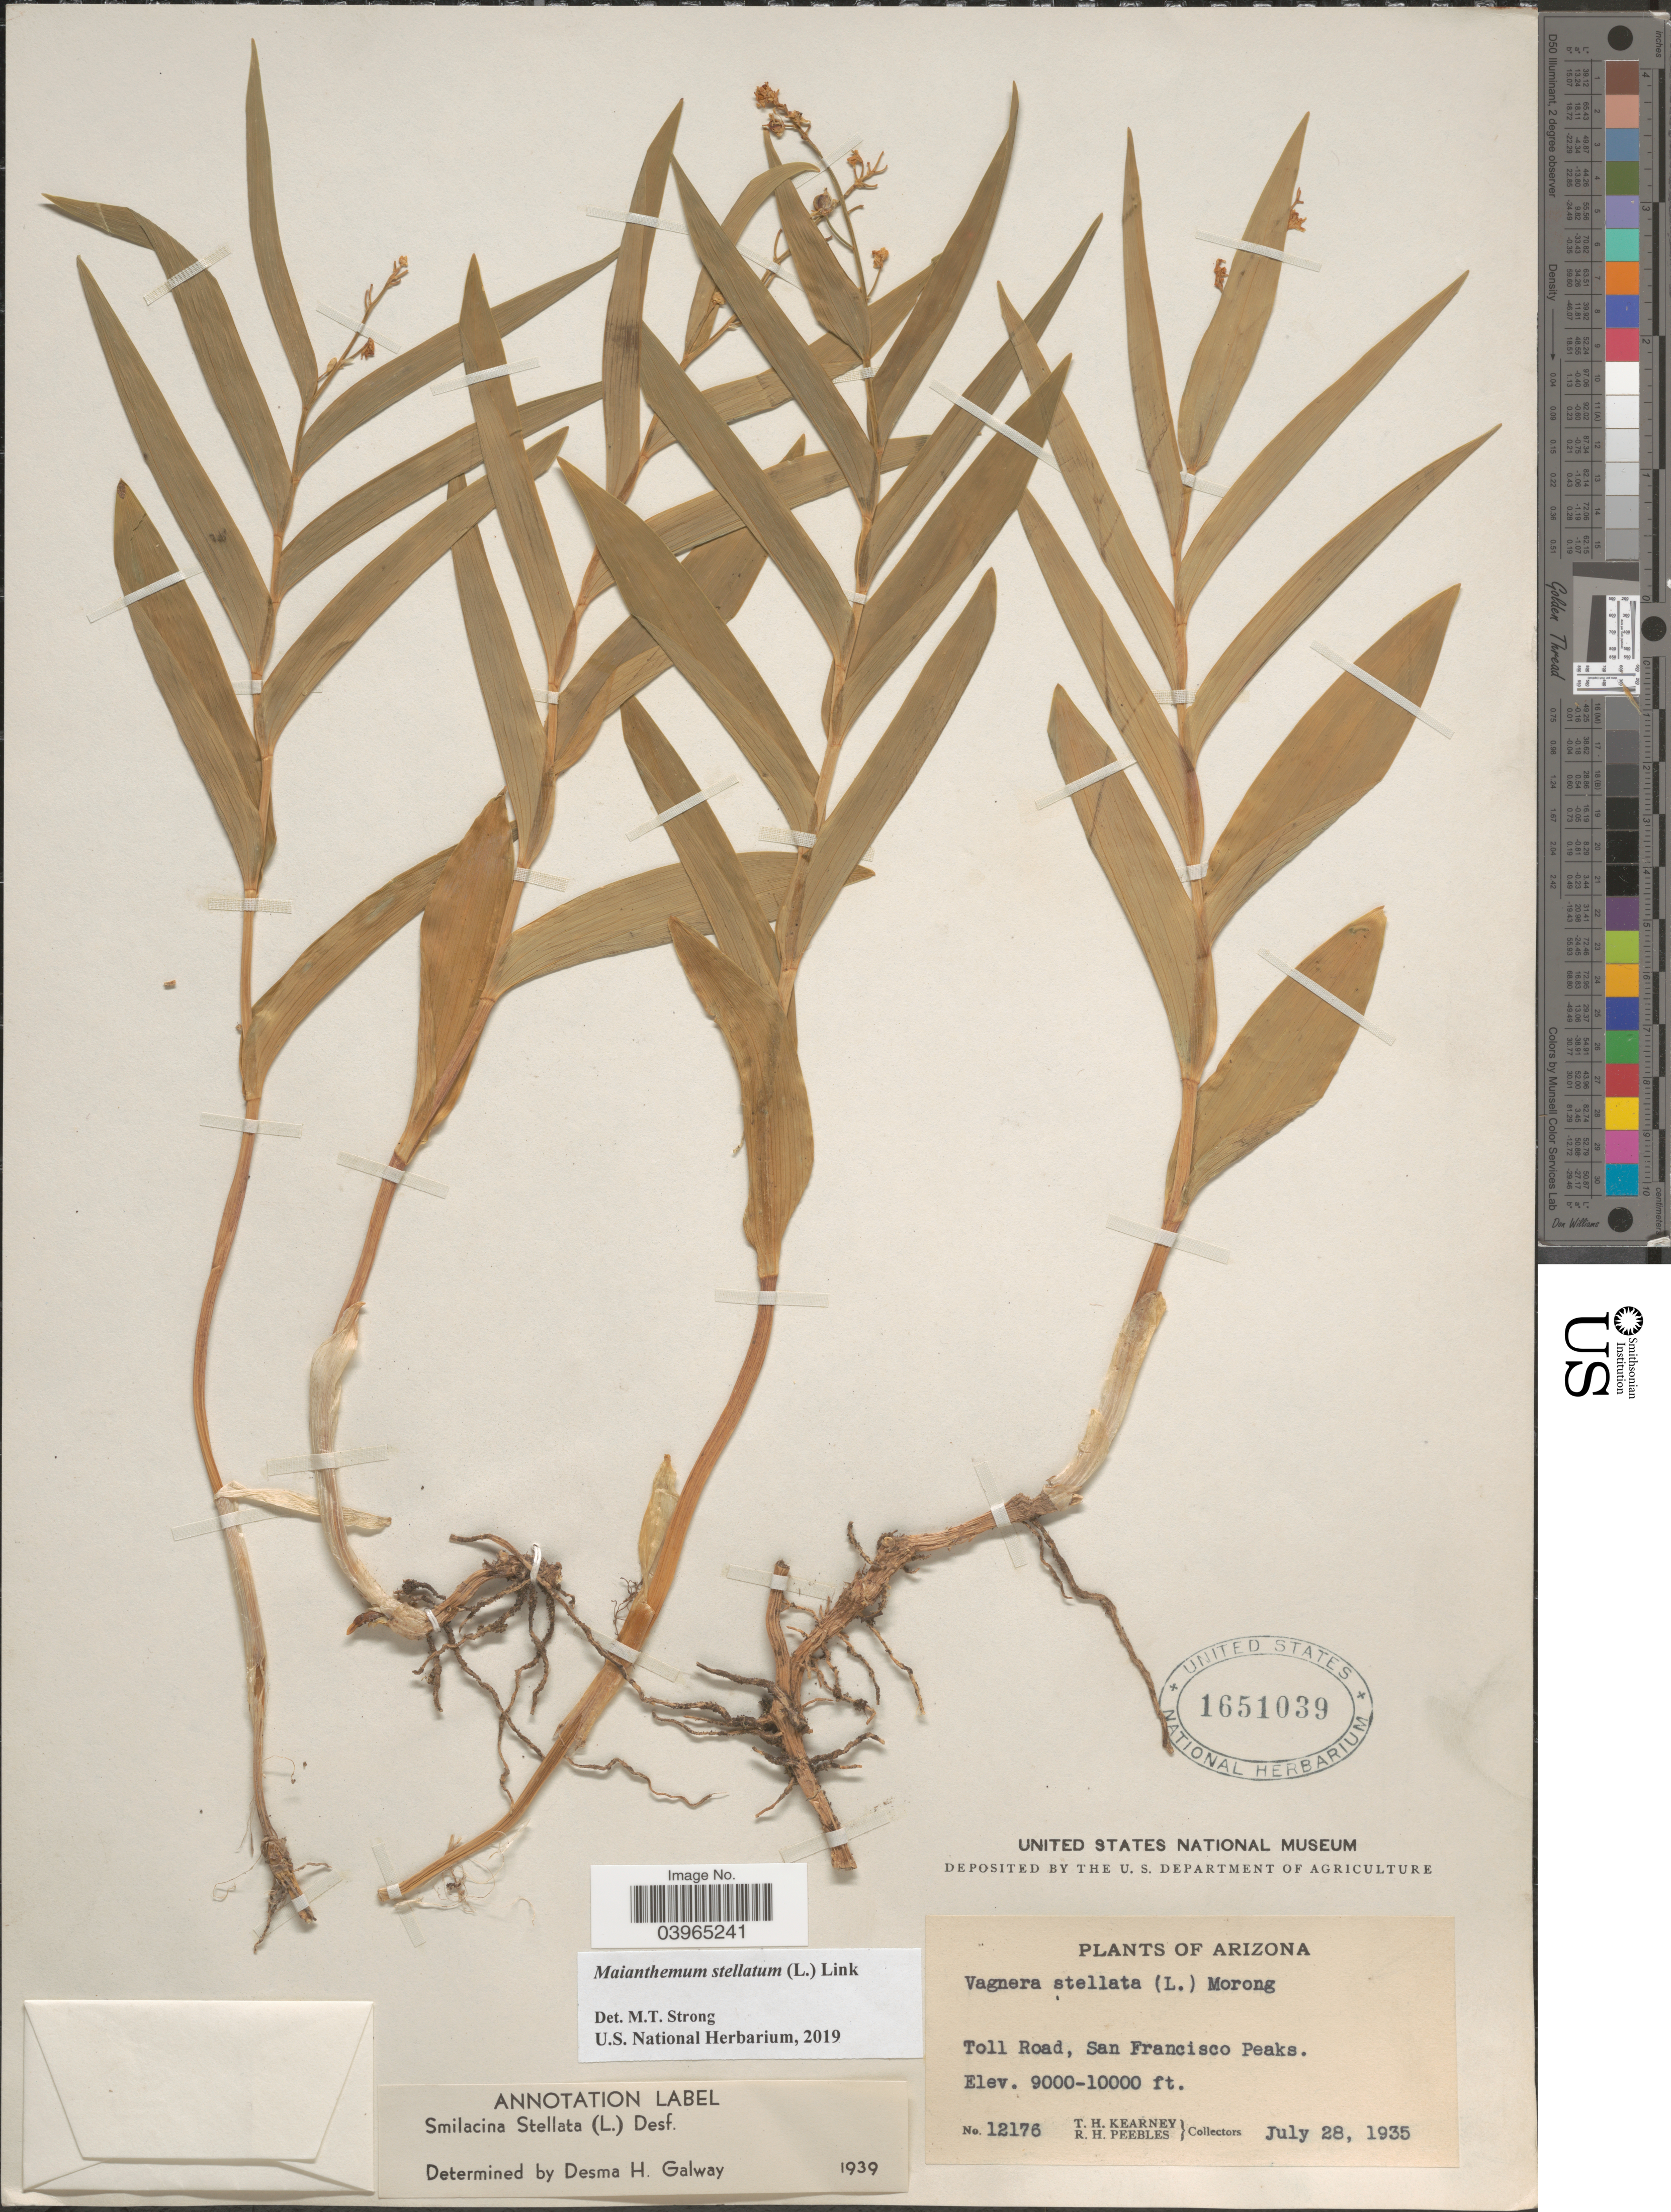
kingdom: Plantae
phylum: Tracheophyta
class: Liliopsida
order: Asparagales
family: Asparagaceae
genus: Maianthemum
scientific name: Maianthemum stellatum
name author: (L.) Link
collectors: T. H. Kearney & R. H. Peebles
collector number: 12176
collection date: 1935-07-28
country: United States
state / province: Arizona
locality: Toll Road, San Francisco Peaks.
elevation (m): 2743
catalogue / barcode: US 1651039